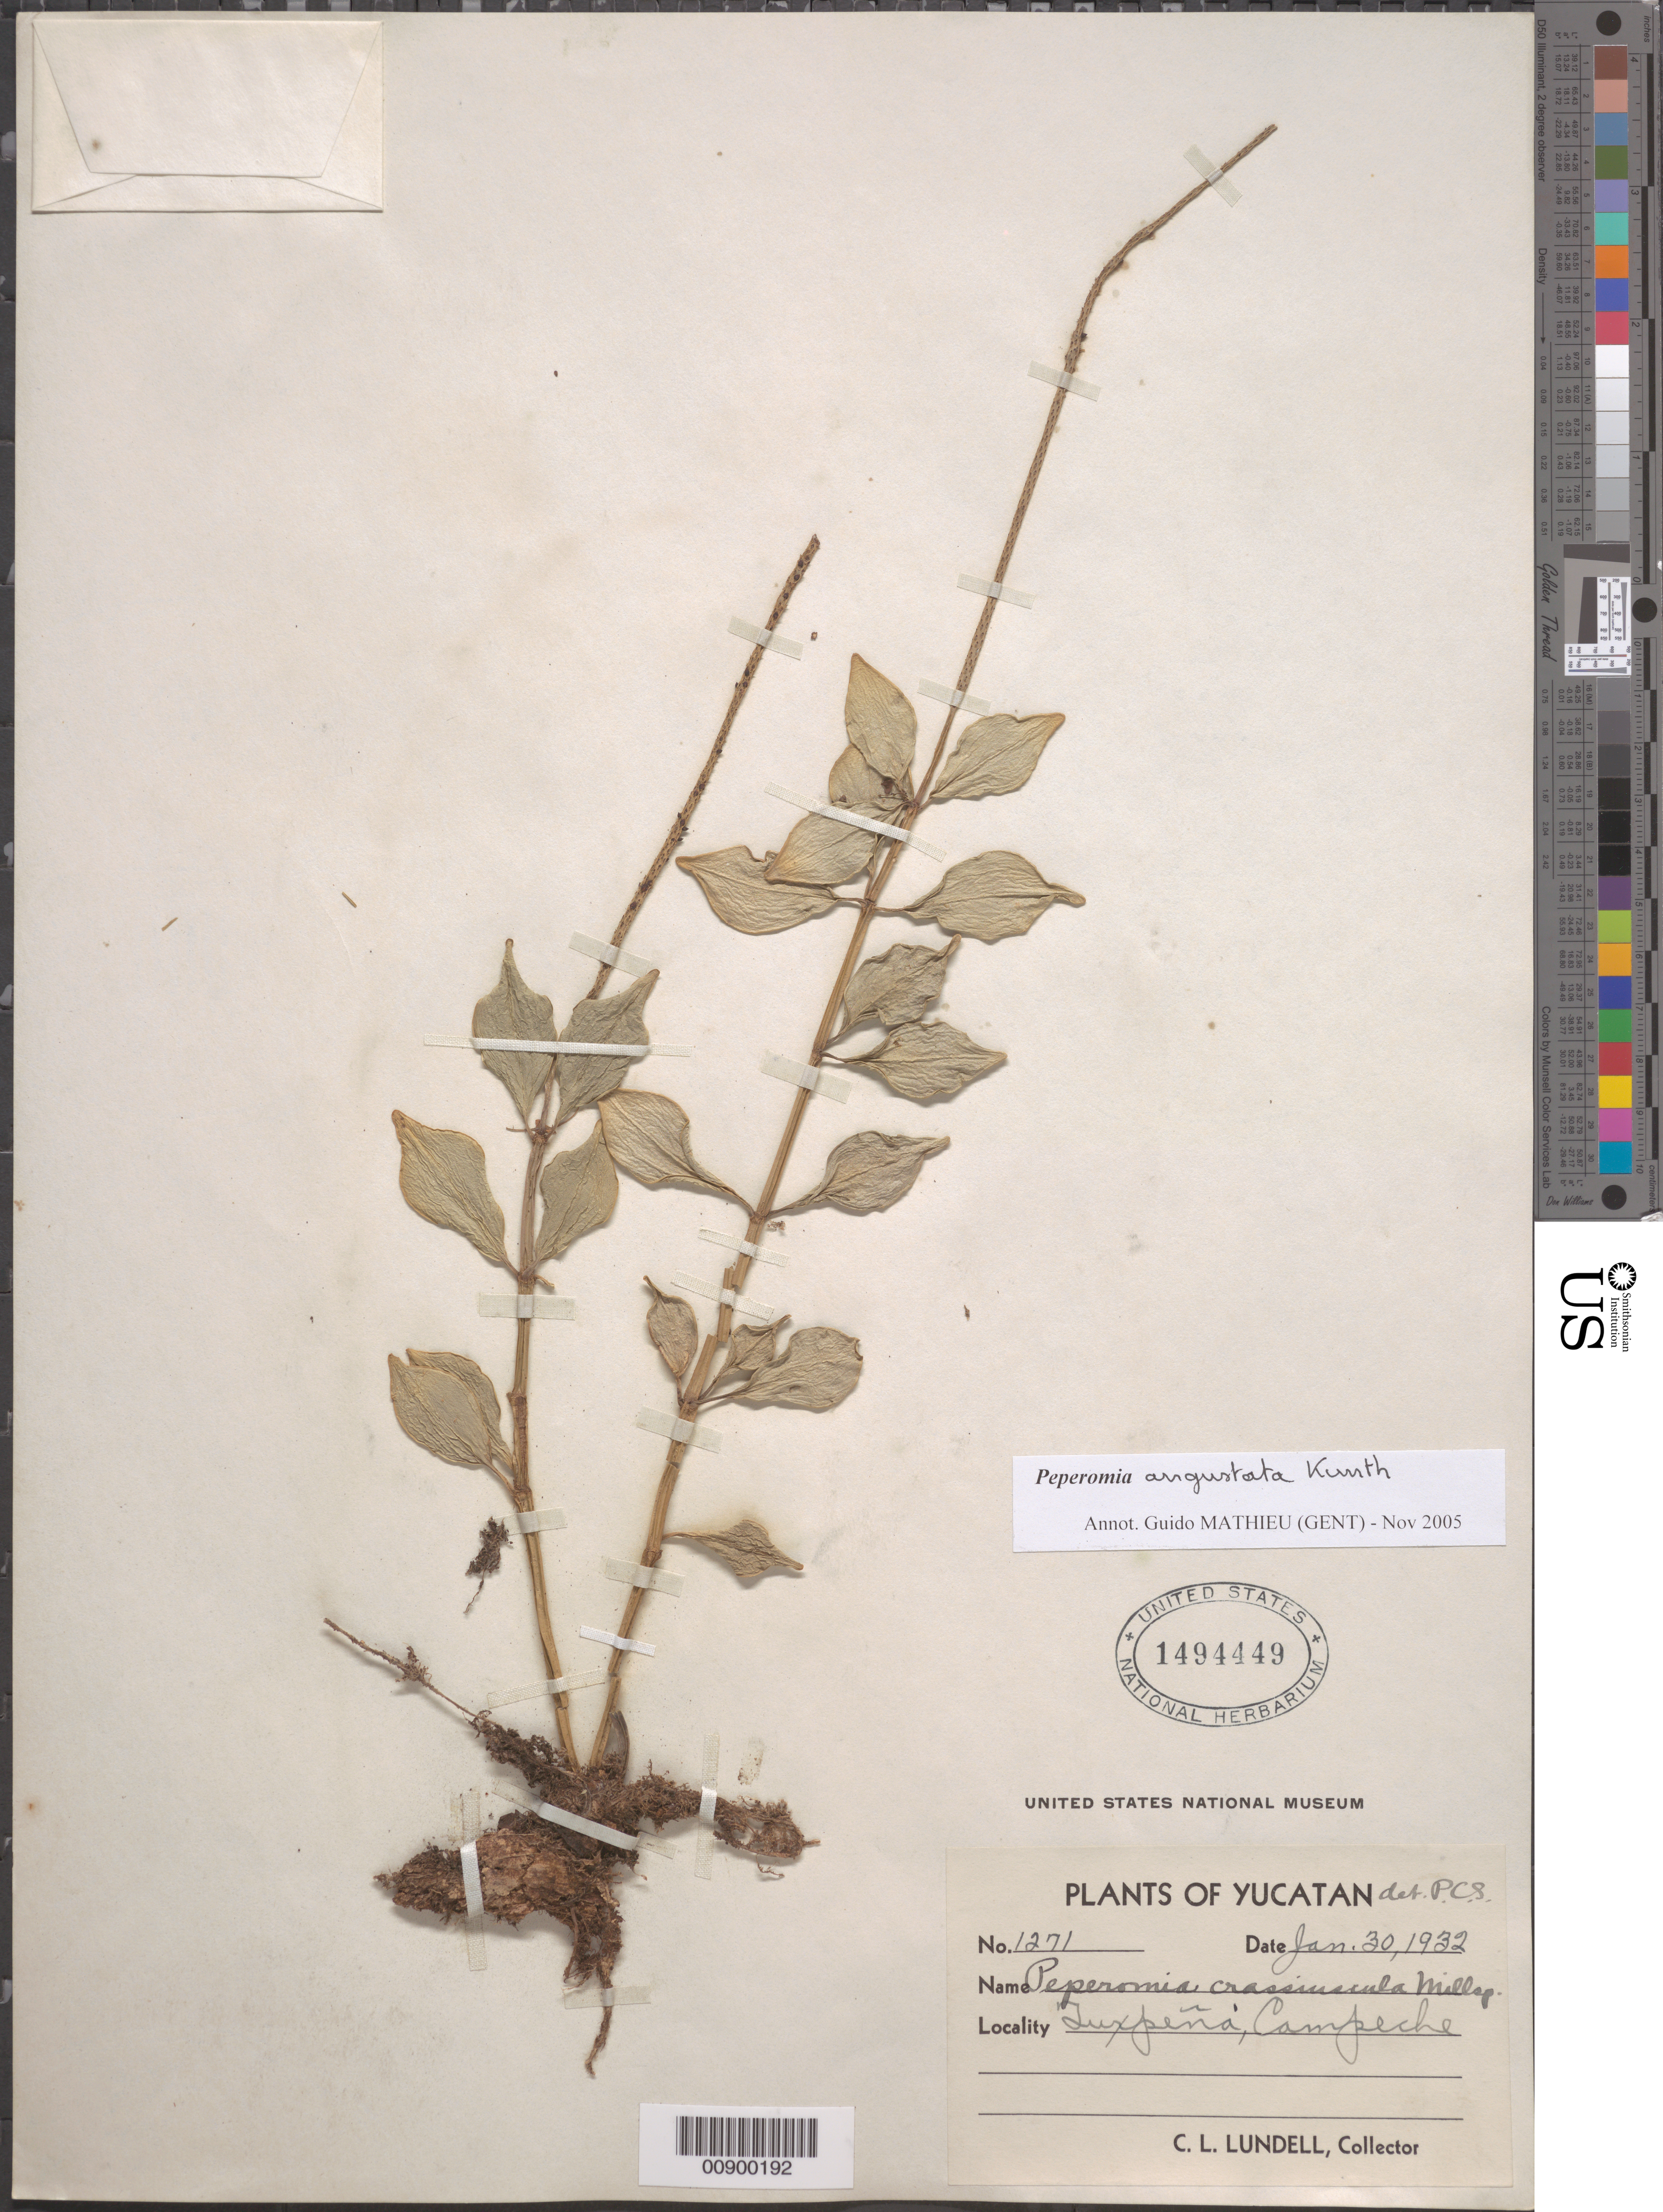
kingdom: Plantae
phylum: Tracheophyta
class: Magnoliopsida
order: Piperales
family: Piperaceae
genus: Peperomia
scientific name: Peperomia angustata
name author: Kunth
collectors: C. L. Lundell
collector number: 1271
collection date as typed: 30 Jan 1932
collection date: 1932-01-30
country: Mexico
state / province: Campeche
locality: Tuxpeña, Campeche.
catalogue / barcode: US 1494449